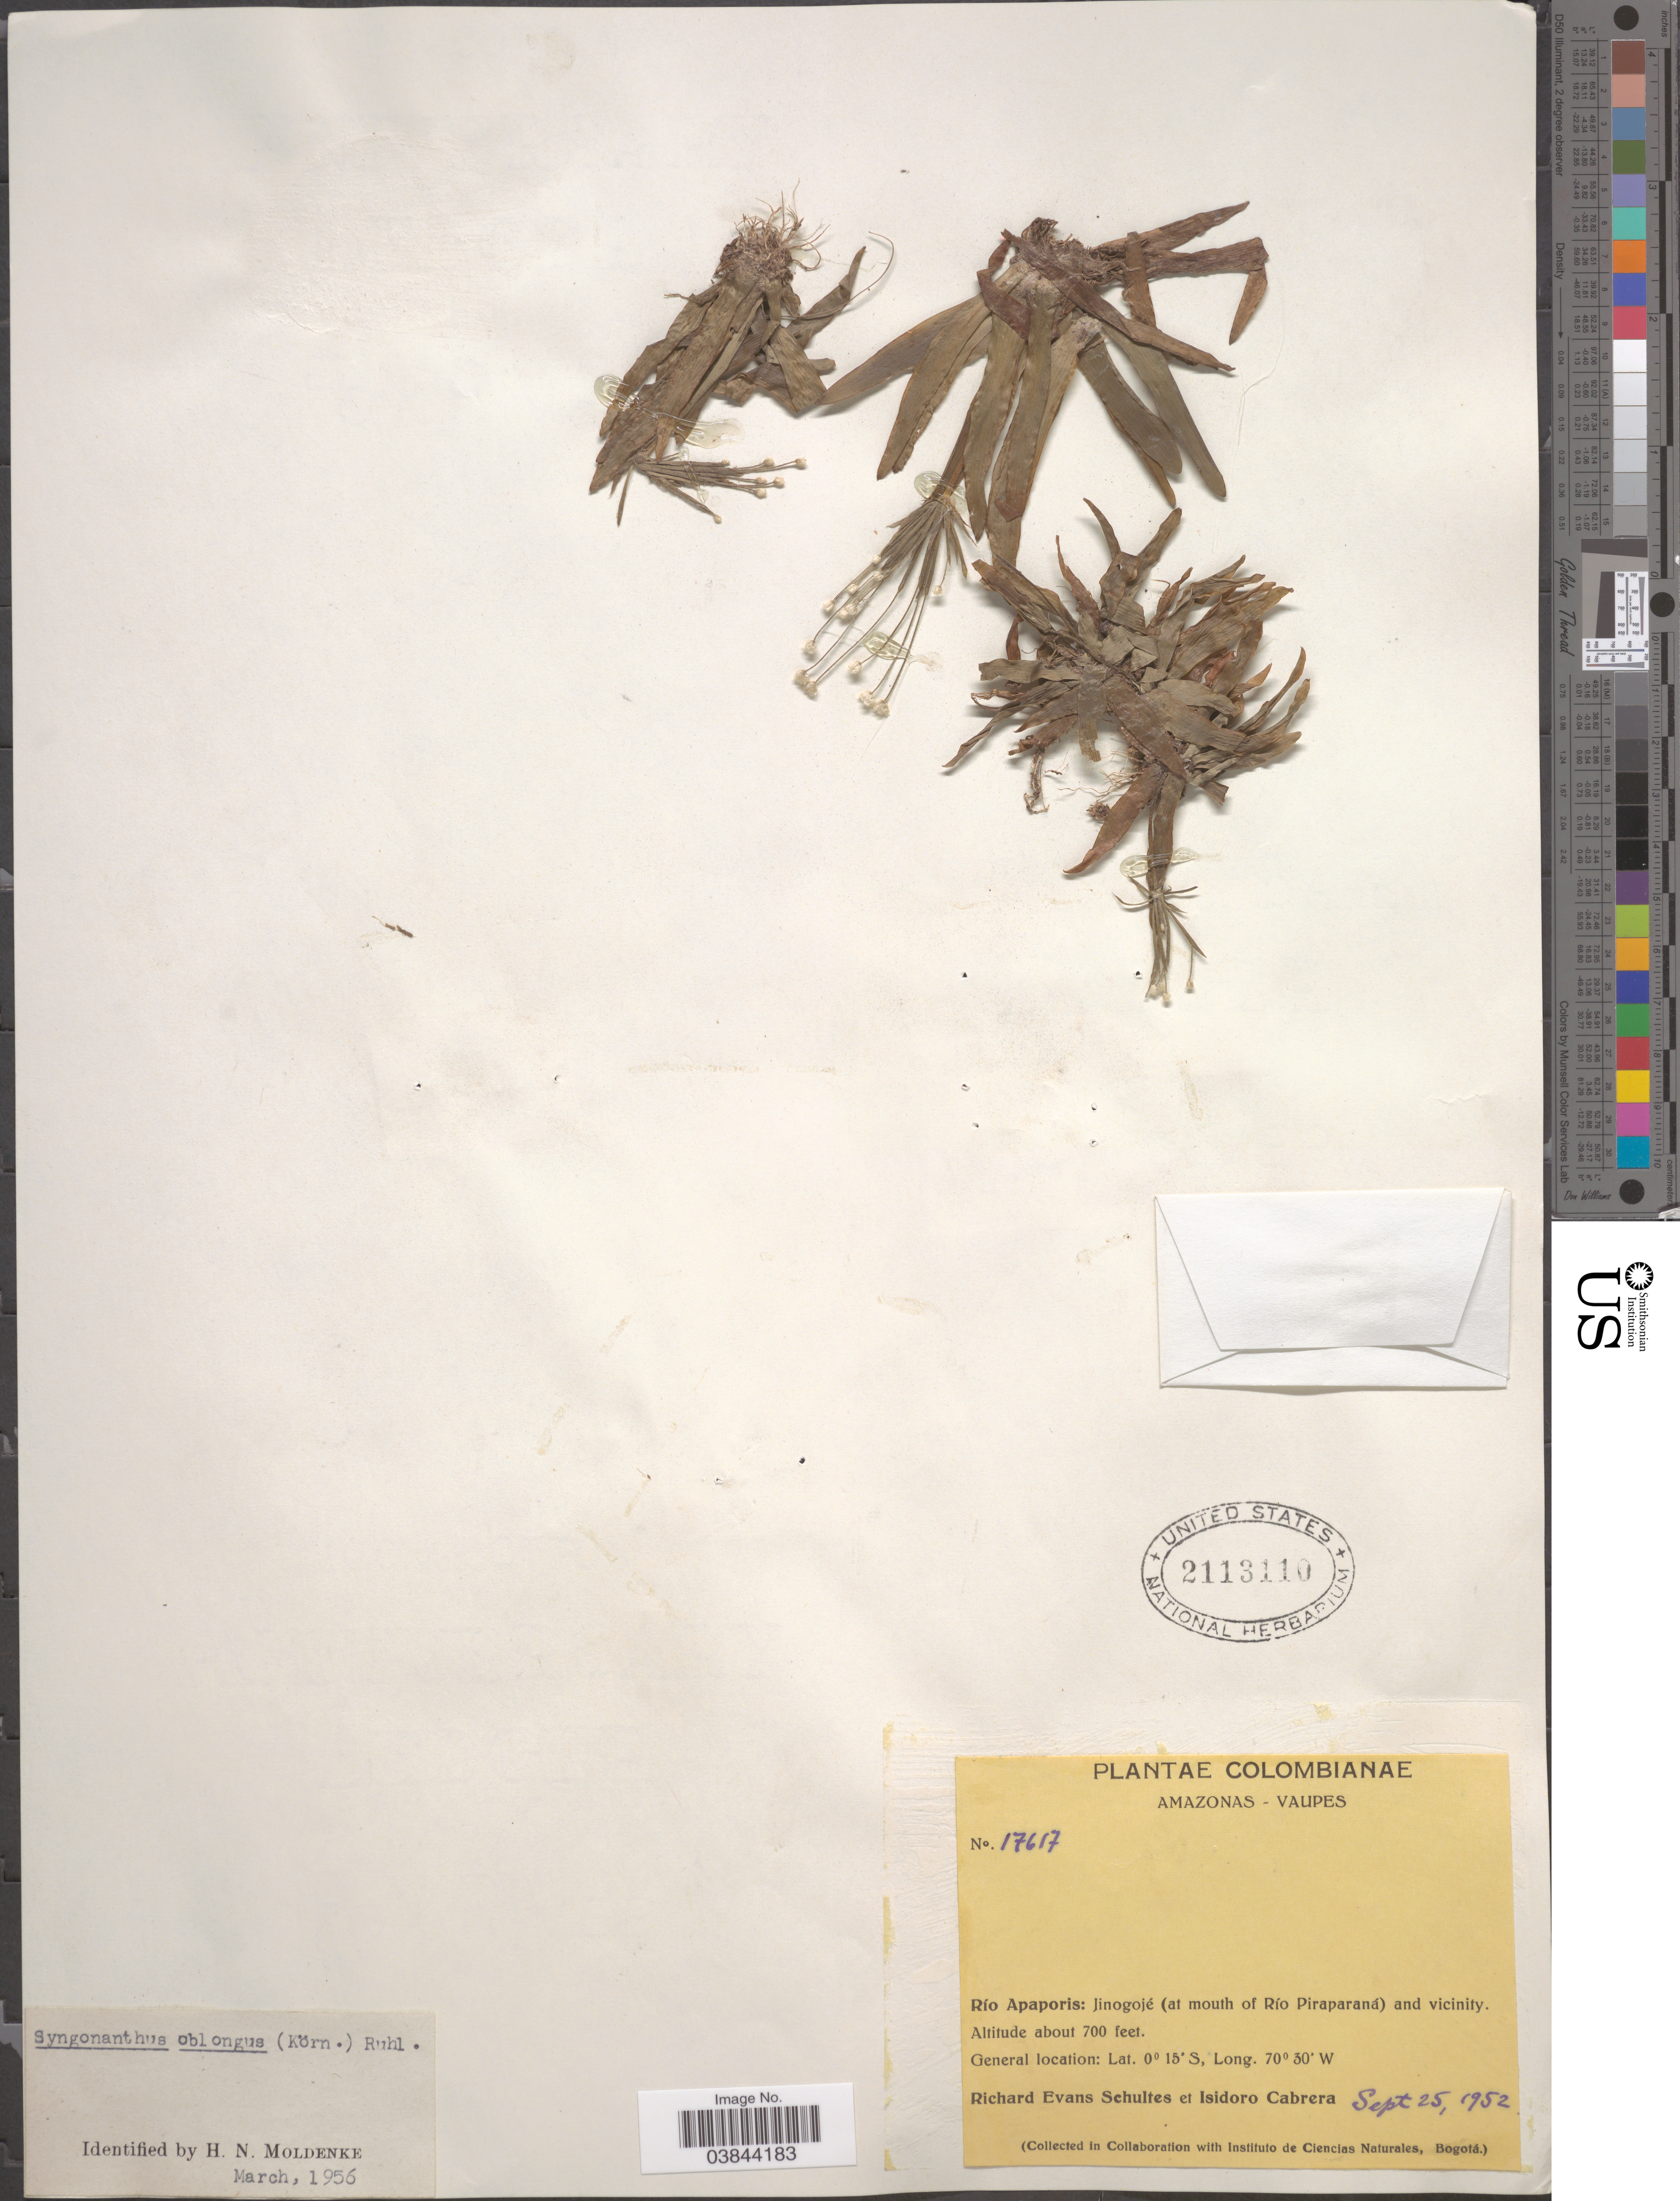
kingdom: Plantae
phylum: Tracheophyta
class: Liliopsida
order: Poales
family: Eriocaulaceae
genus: Syngonanthus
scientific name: Syngonanthus oblongus var. oblongus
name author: (Körn.) Ruhland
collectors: R. E. Schultes & I. Cabrera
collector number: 17617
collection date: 1952-09-25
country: Colombia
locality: Amazonas - Vaupes. Río Apaporis: Jinogojé (at mouth of Río Piraparaná) and vicinity.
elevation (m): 213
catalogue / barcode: US 2113110